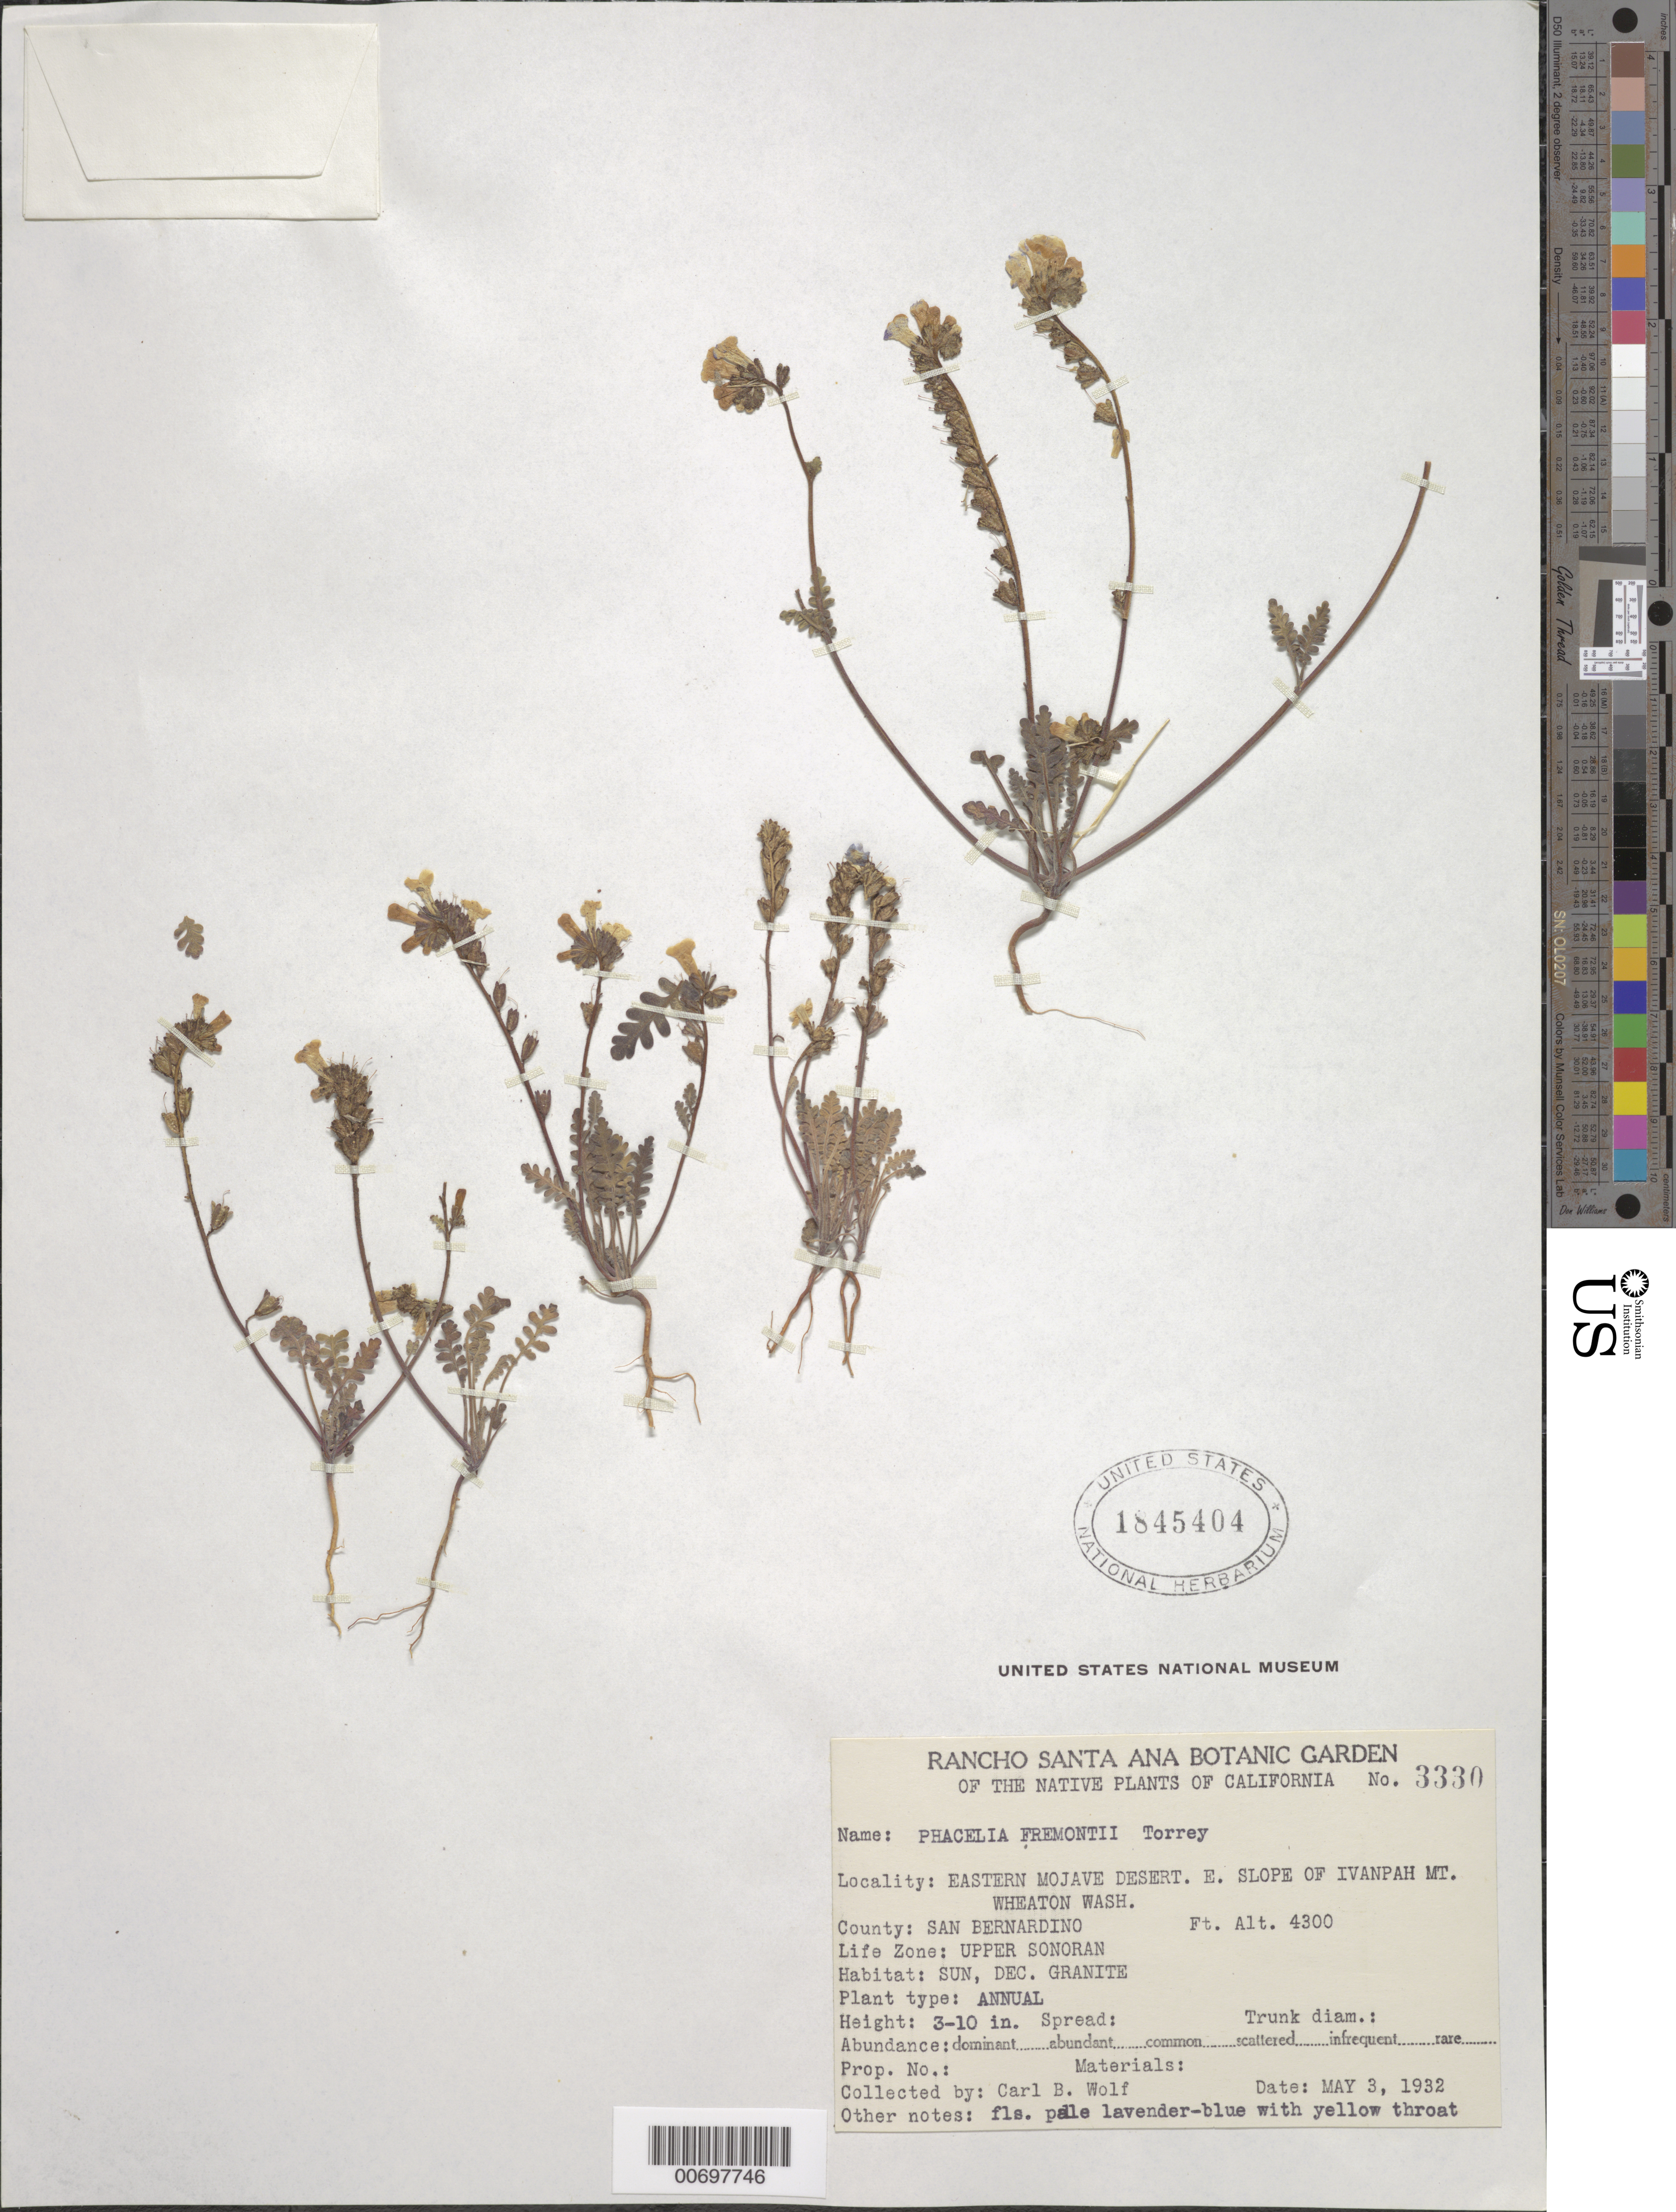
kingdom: Plantae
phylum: Tracheophyta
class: Magnoliopsida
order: Boraginales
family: Hydrophyllaceae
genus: Phacelia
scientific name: Phacelia fremontii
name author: Torr. in Ives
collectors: C. B. Wolf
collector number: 3330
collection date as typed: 03 May 1932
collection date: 1932-05-03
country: United States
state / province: California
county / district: San Bernardino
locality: Eastern Mojave Desert. E. slope of Ivanpah Mt. Weaton wash.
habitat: Life Zone: Upper Sonoran. Sun, dec. granite.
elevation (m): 1311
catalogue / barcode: US 1845404